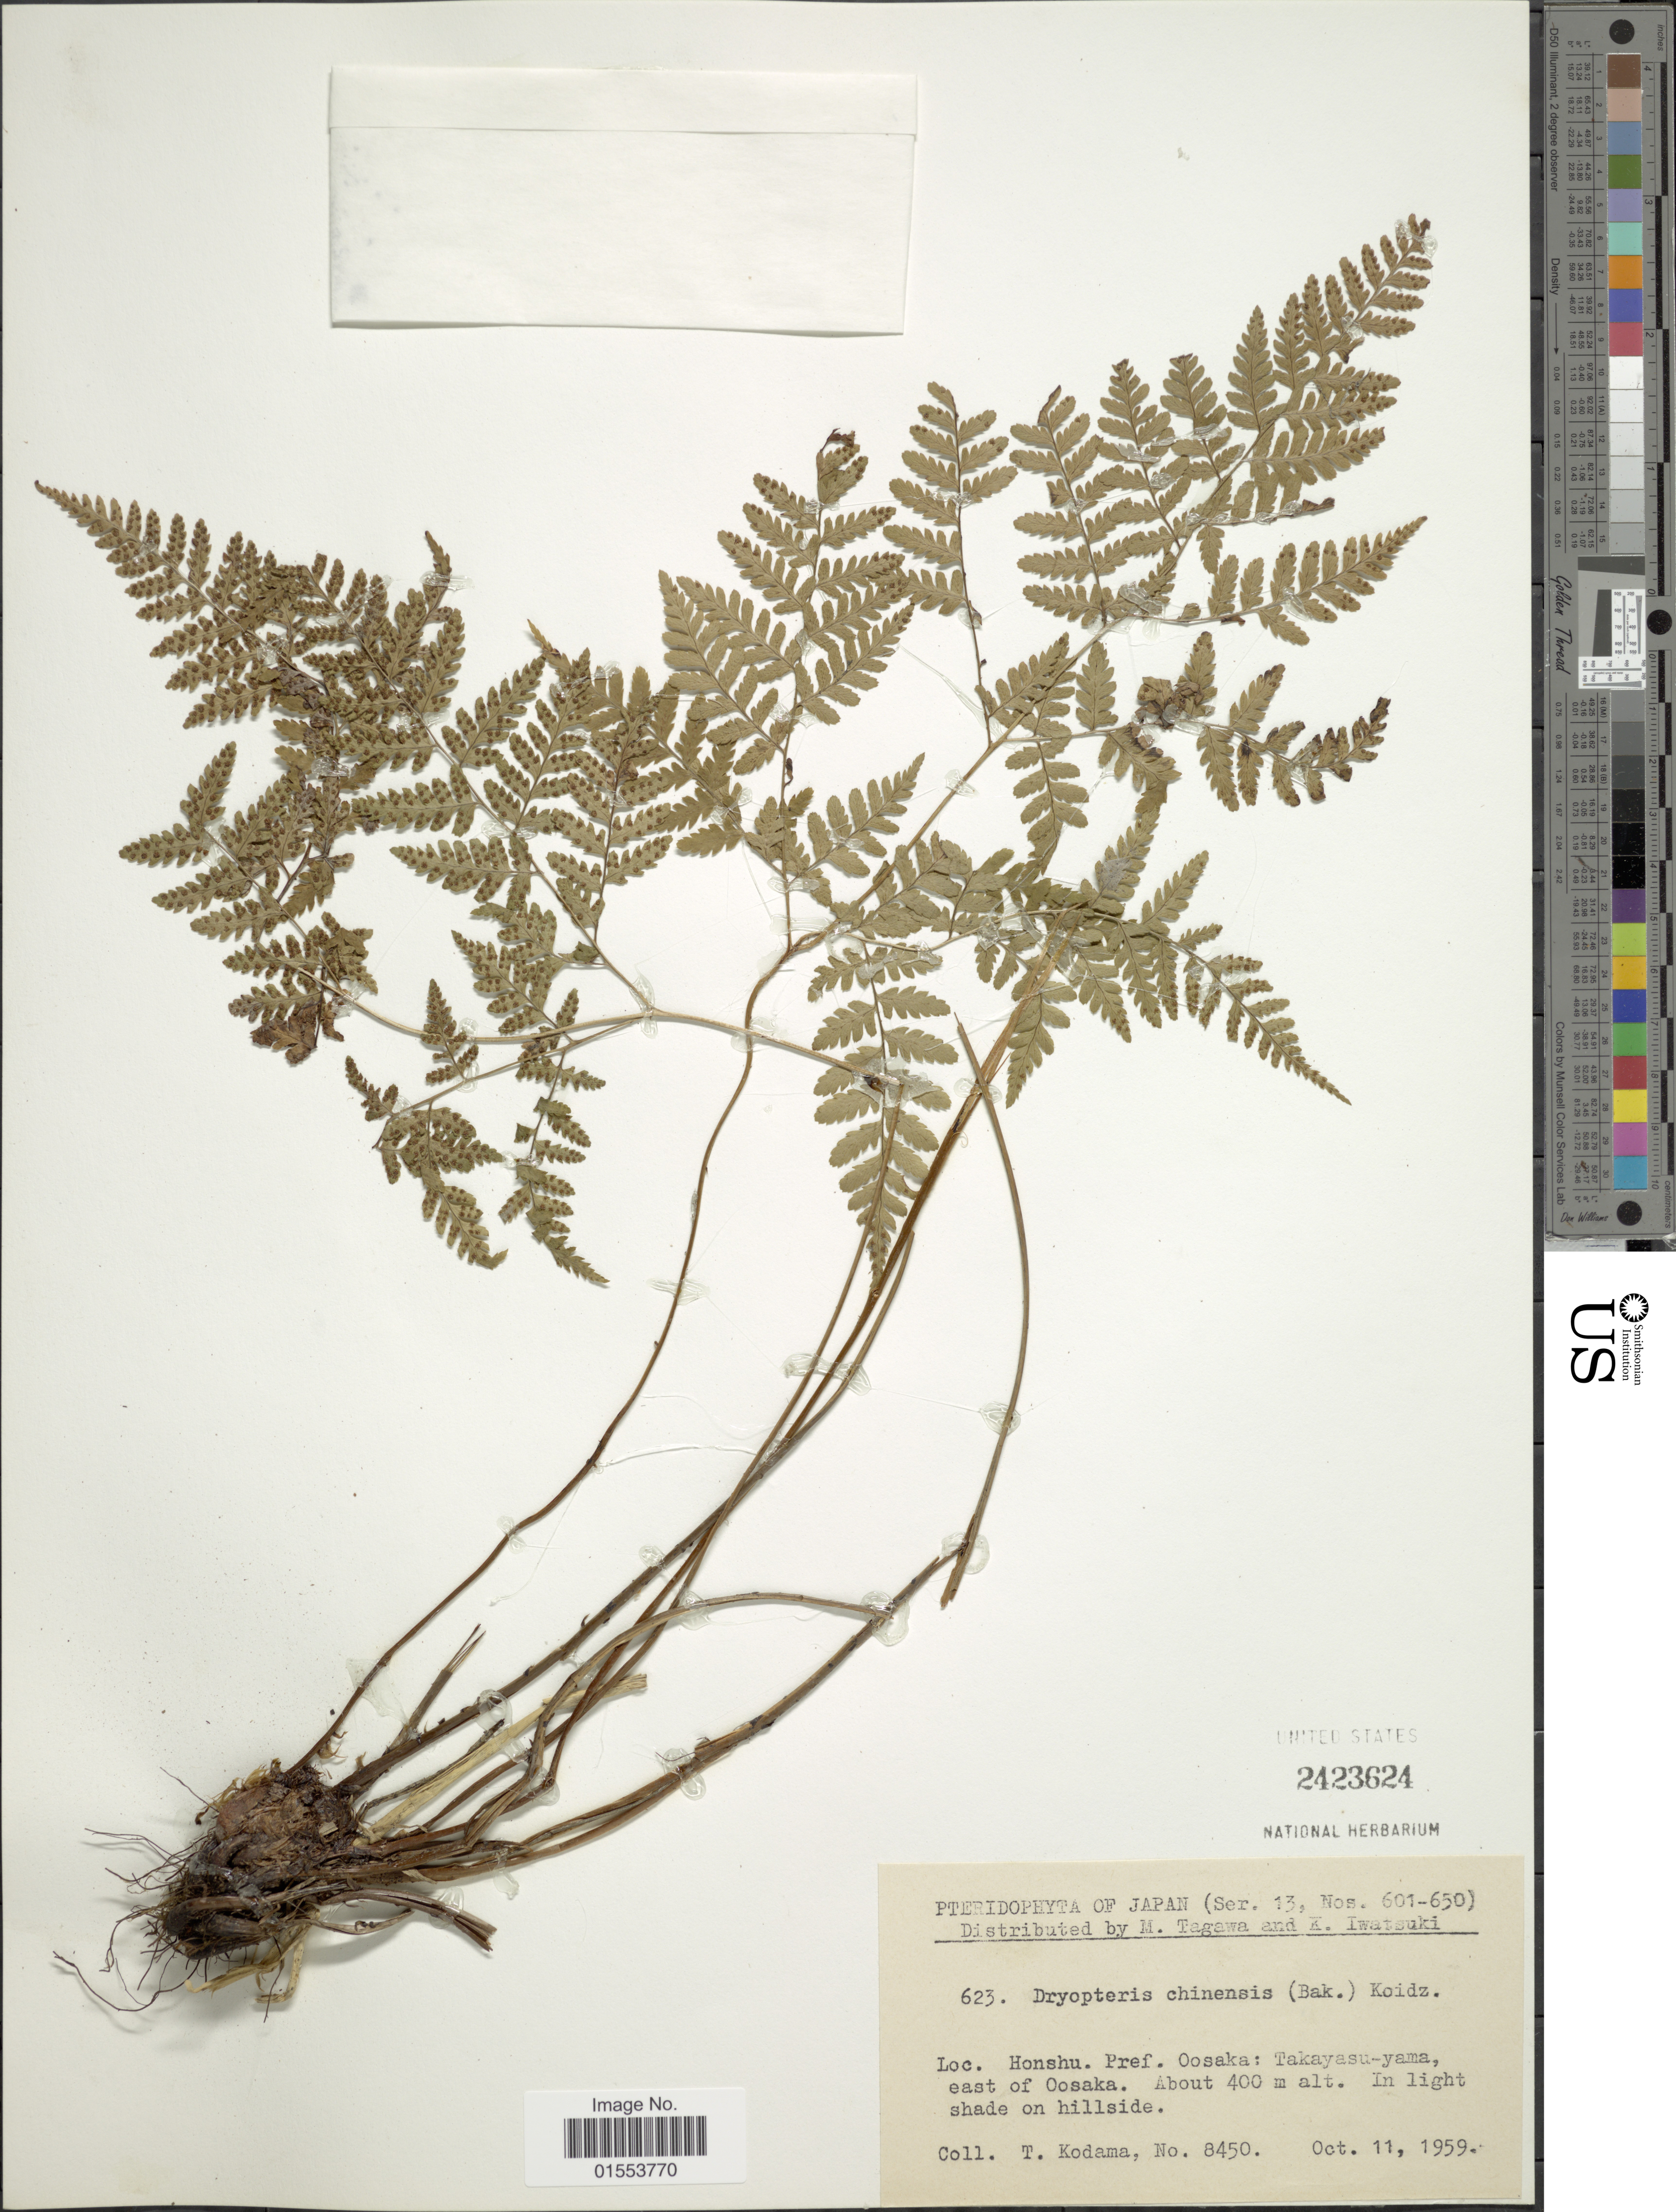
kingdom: Plantae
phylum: Tracheophyta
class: Polypodiopsida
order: Polypodiales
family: Dryopteridaceae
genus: Dryopteris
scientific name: Dryopteris chinensis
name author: (Baker) Koidz.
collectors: T. Kodama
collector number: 8450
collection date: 1959-10-11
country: Japan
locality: Honshu. Pref. Oosaka: Takayasu-yama east of Oosaka.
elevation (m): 400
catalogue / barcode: US 2423624